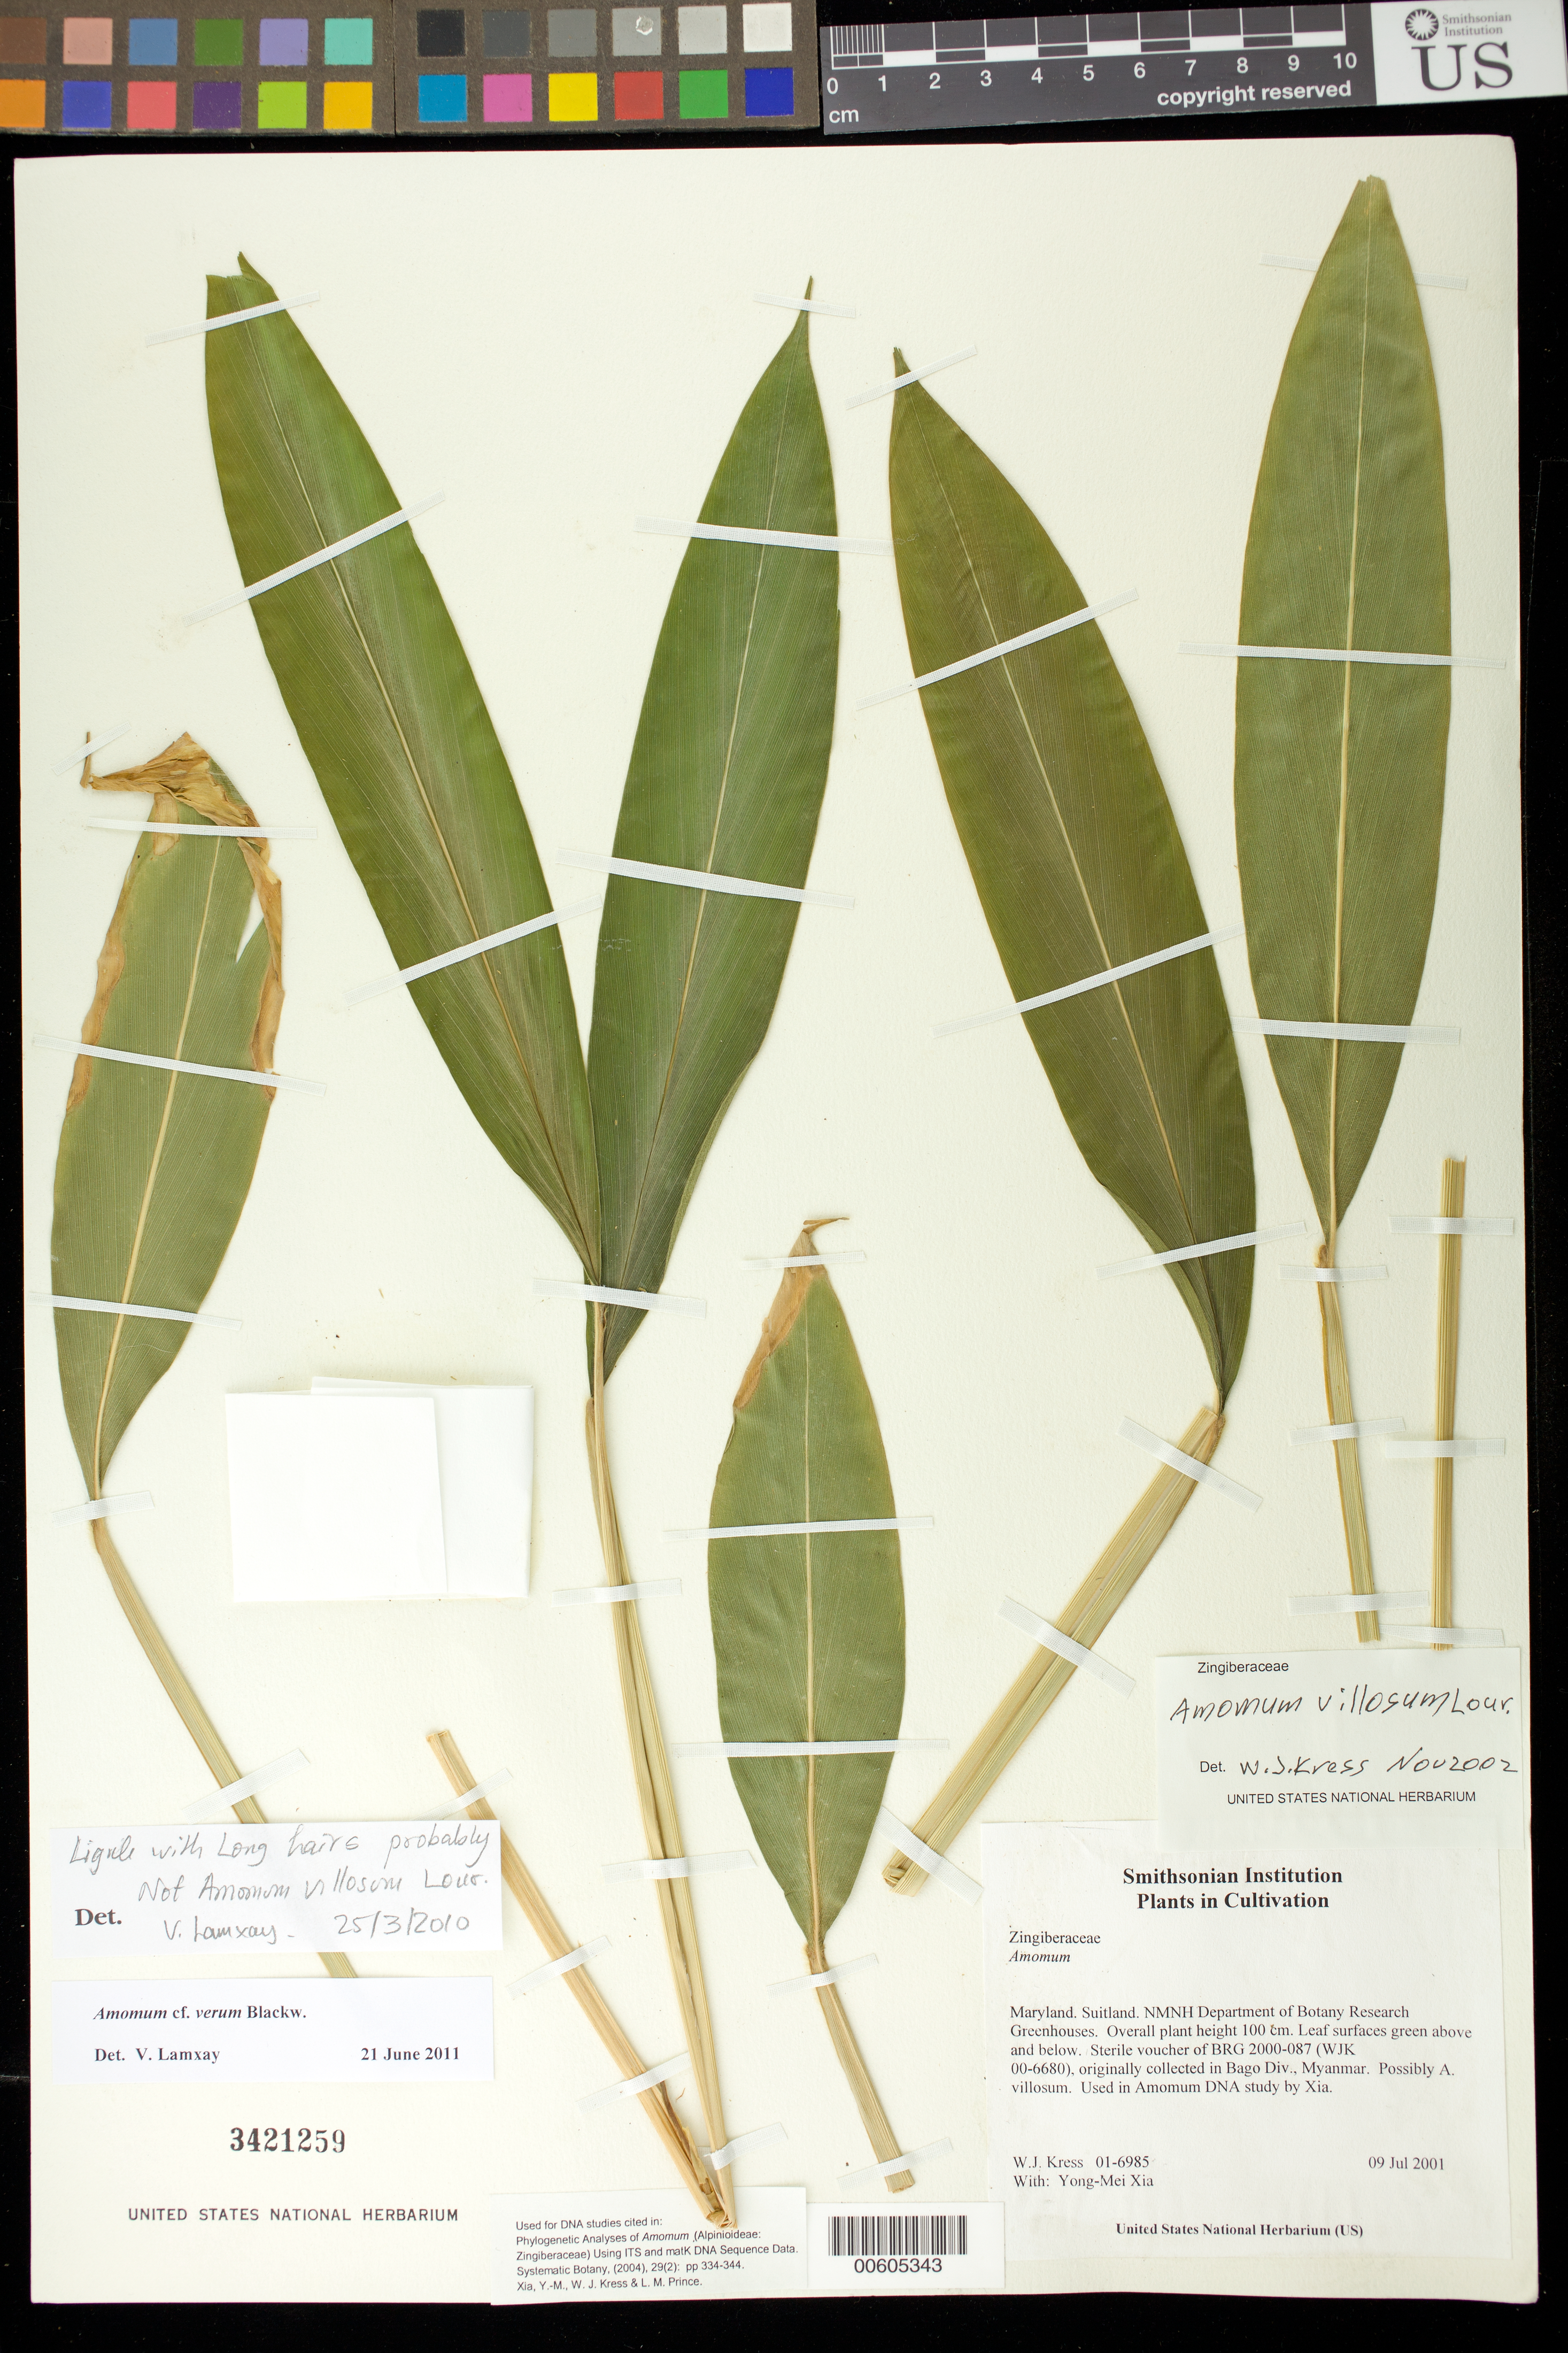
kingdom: Plantae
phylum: Tracheophyta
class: Liliopsida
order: Zingiberales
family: Zingiberaceae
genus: Amomum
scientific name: Amomum verum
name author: Blackw.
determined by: Lamxay, V.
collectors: W. J. Kress & Y. M. Xia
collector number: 01-6985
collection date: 2001-07-09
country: United States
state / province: Maryland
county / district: Prince George's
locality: NMNH Botany Research Greenhouses. Suitland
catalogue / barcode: US 3421259